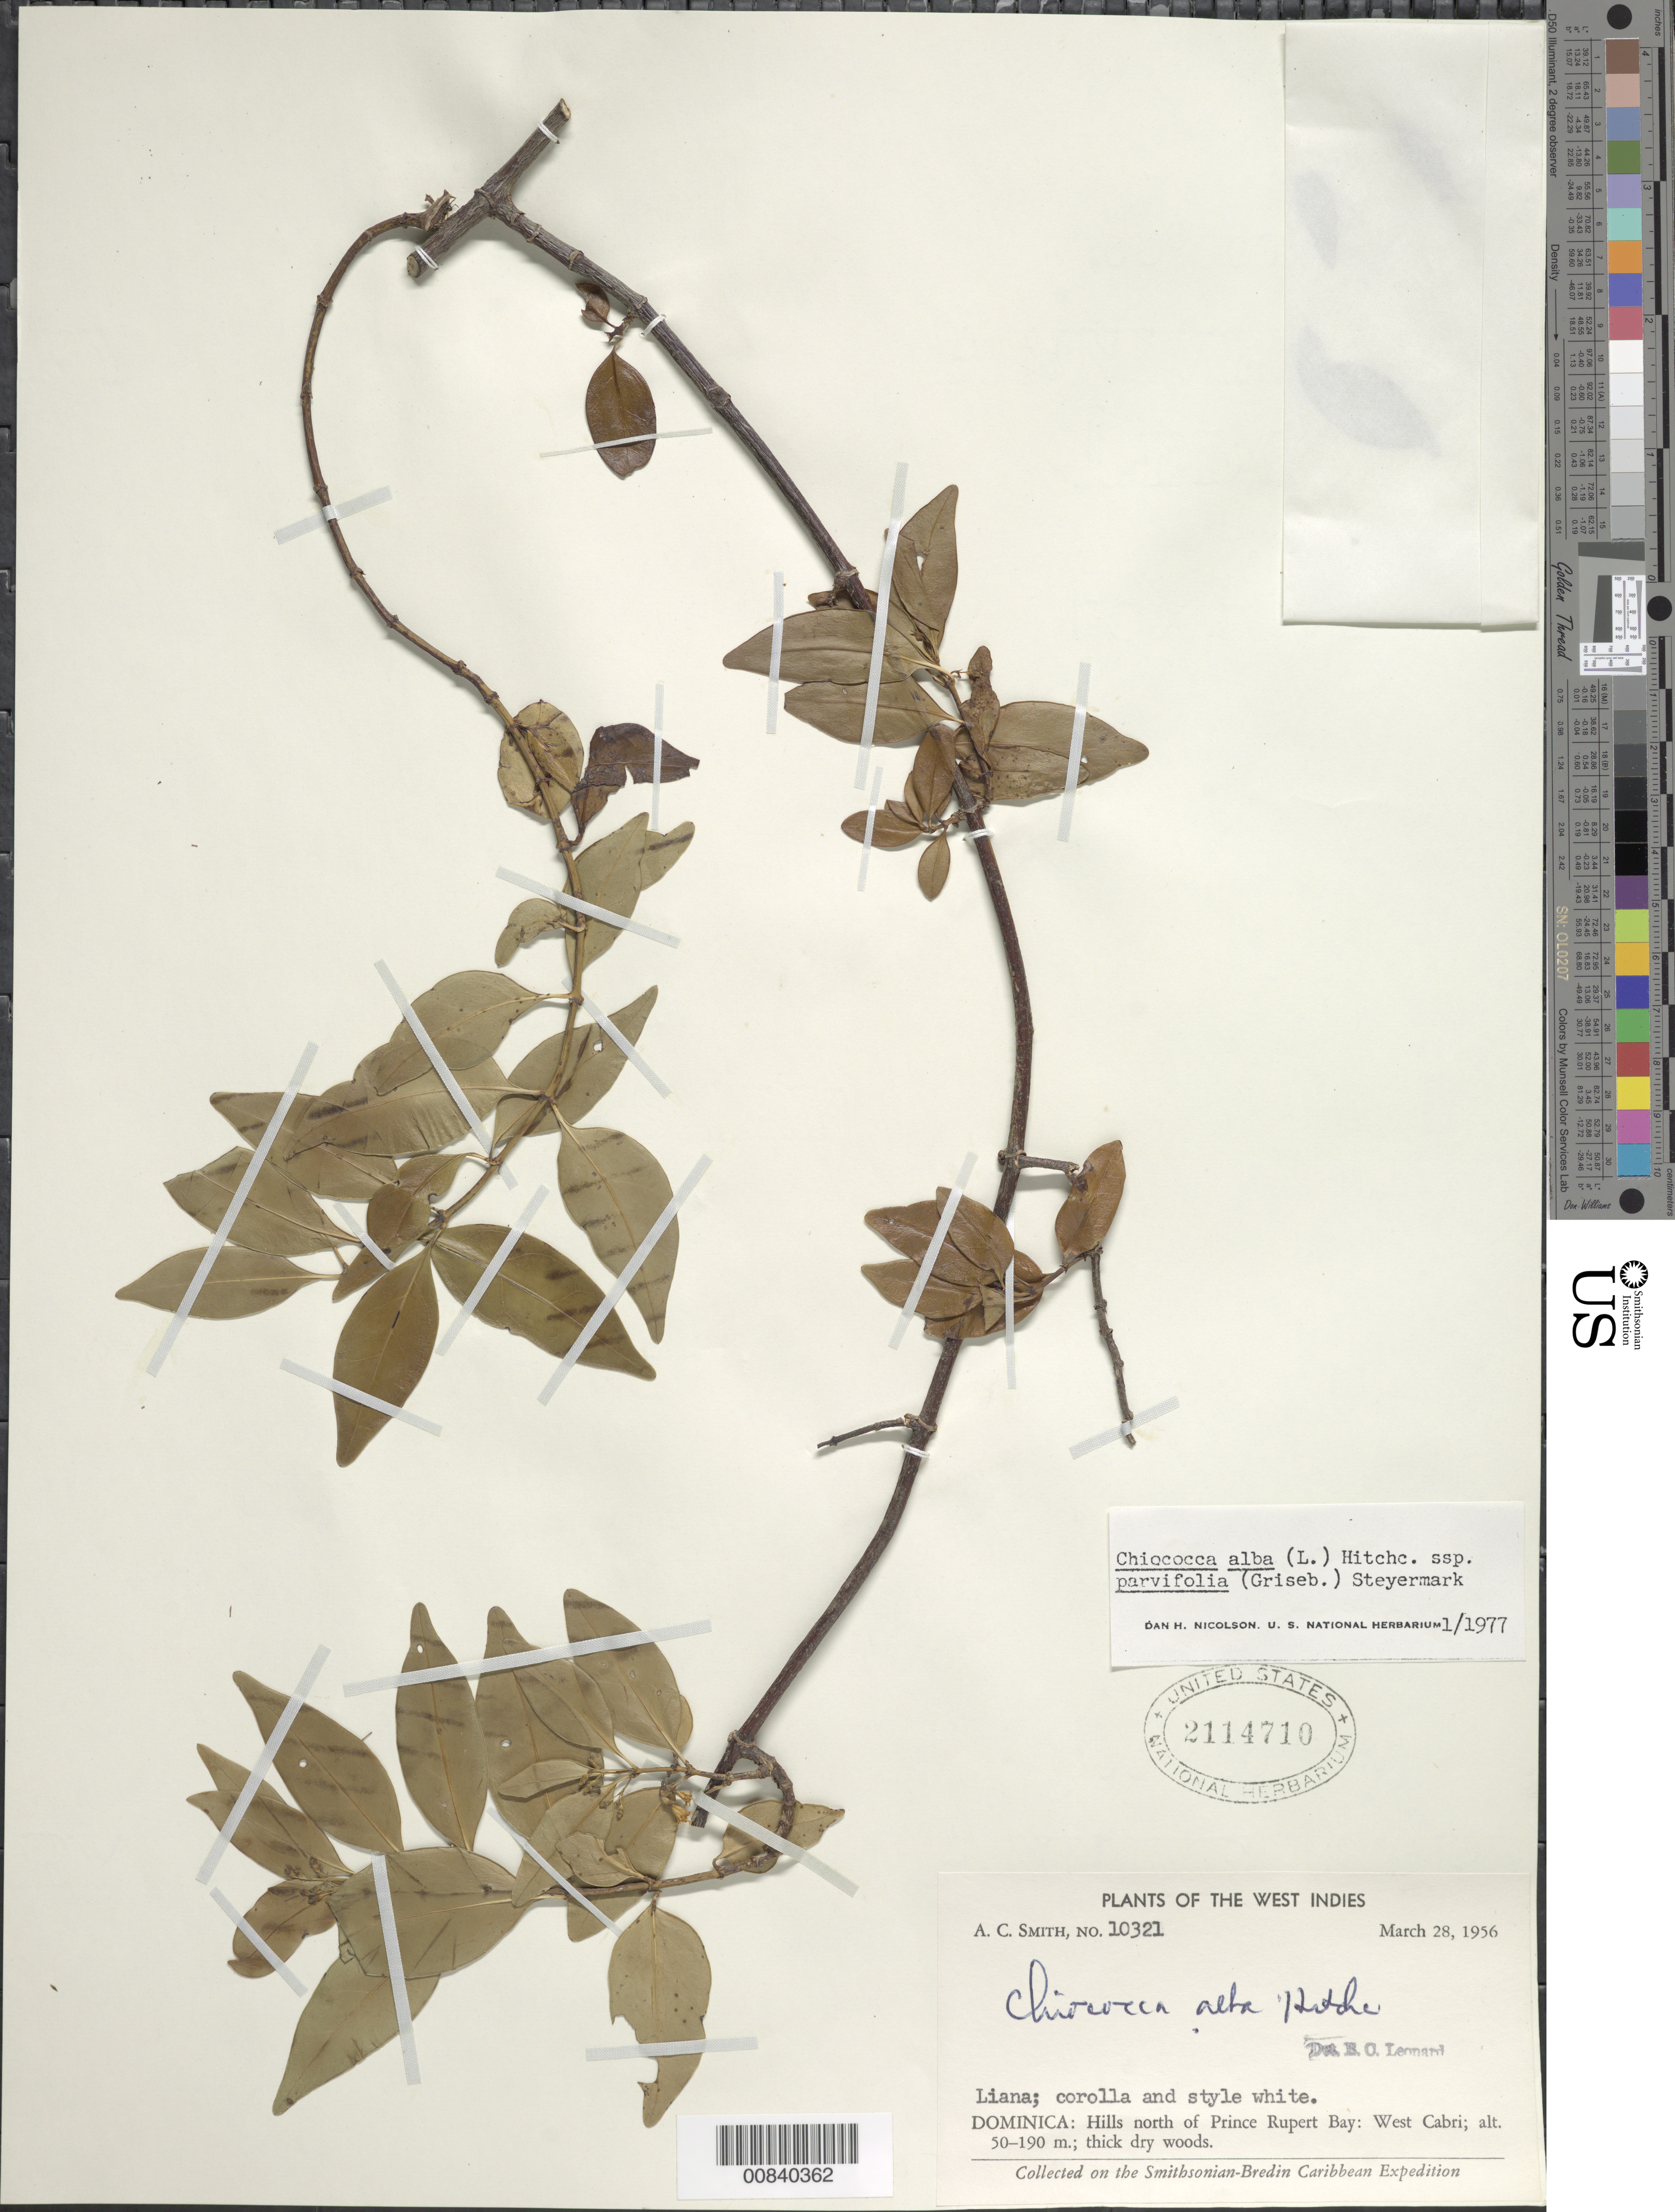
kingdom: Plantae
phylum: Tracheophyta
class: Magnoliopsida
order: Gentianales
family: Rubiaceae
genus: Chiococca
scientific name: Chiococca alba subsp. alba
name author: (L.) Hitchc.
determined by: Nicolson, Dan H.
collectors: A. C. Smith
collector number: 10321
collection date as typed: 28 Mar 1956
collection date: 1956-03-28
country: Dominica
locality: Hills north of Prince Rupert Bay: West Cabri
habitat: Thick dry woods on hills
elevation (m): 50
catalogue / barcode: US 2114710